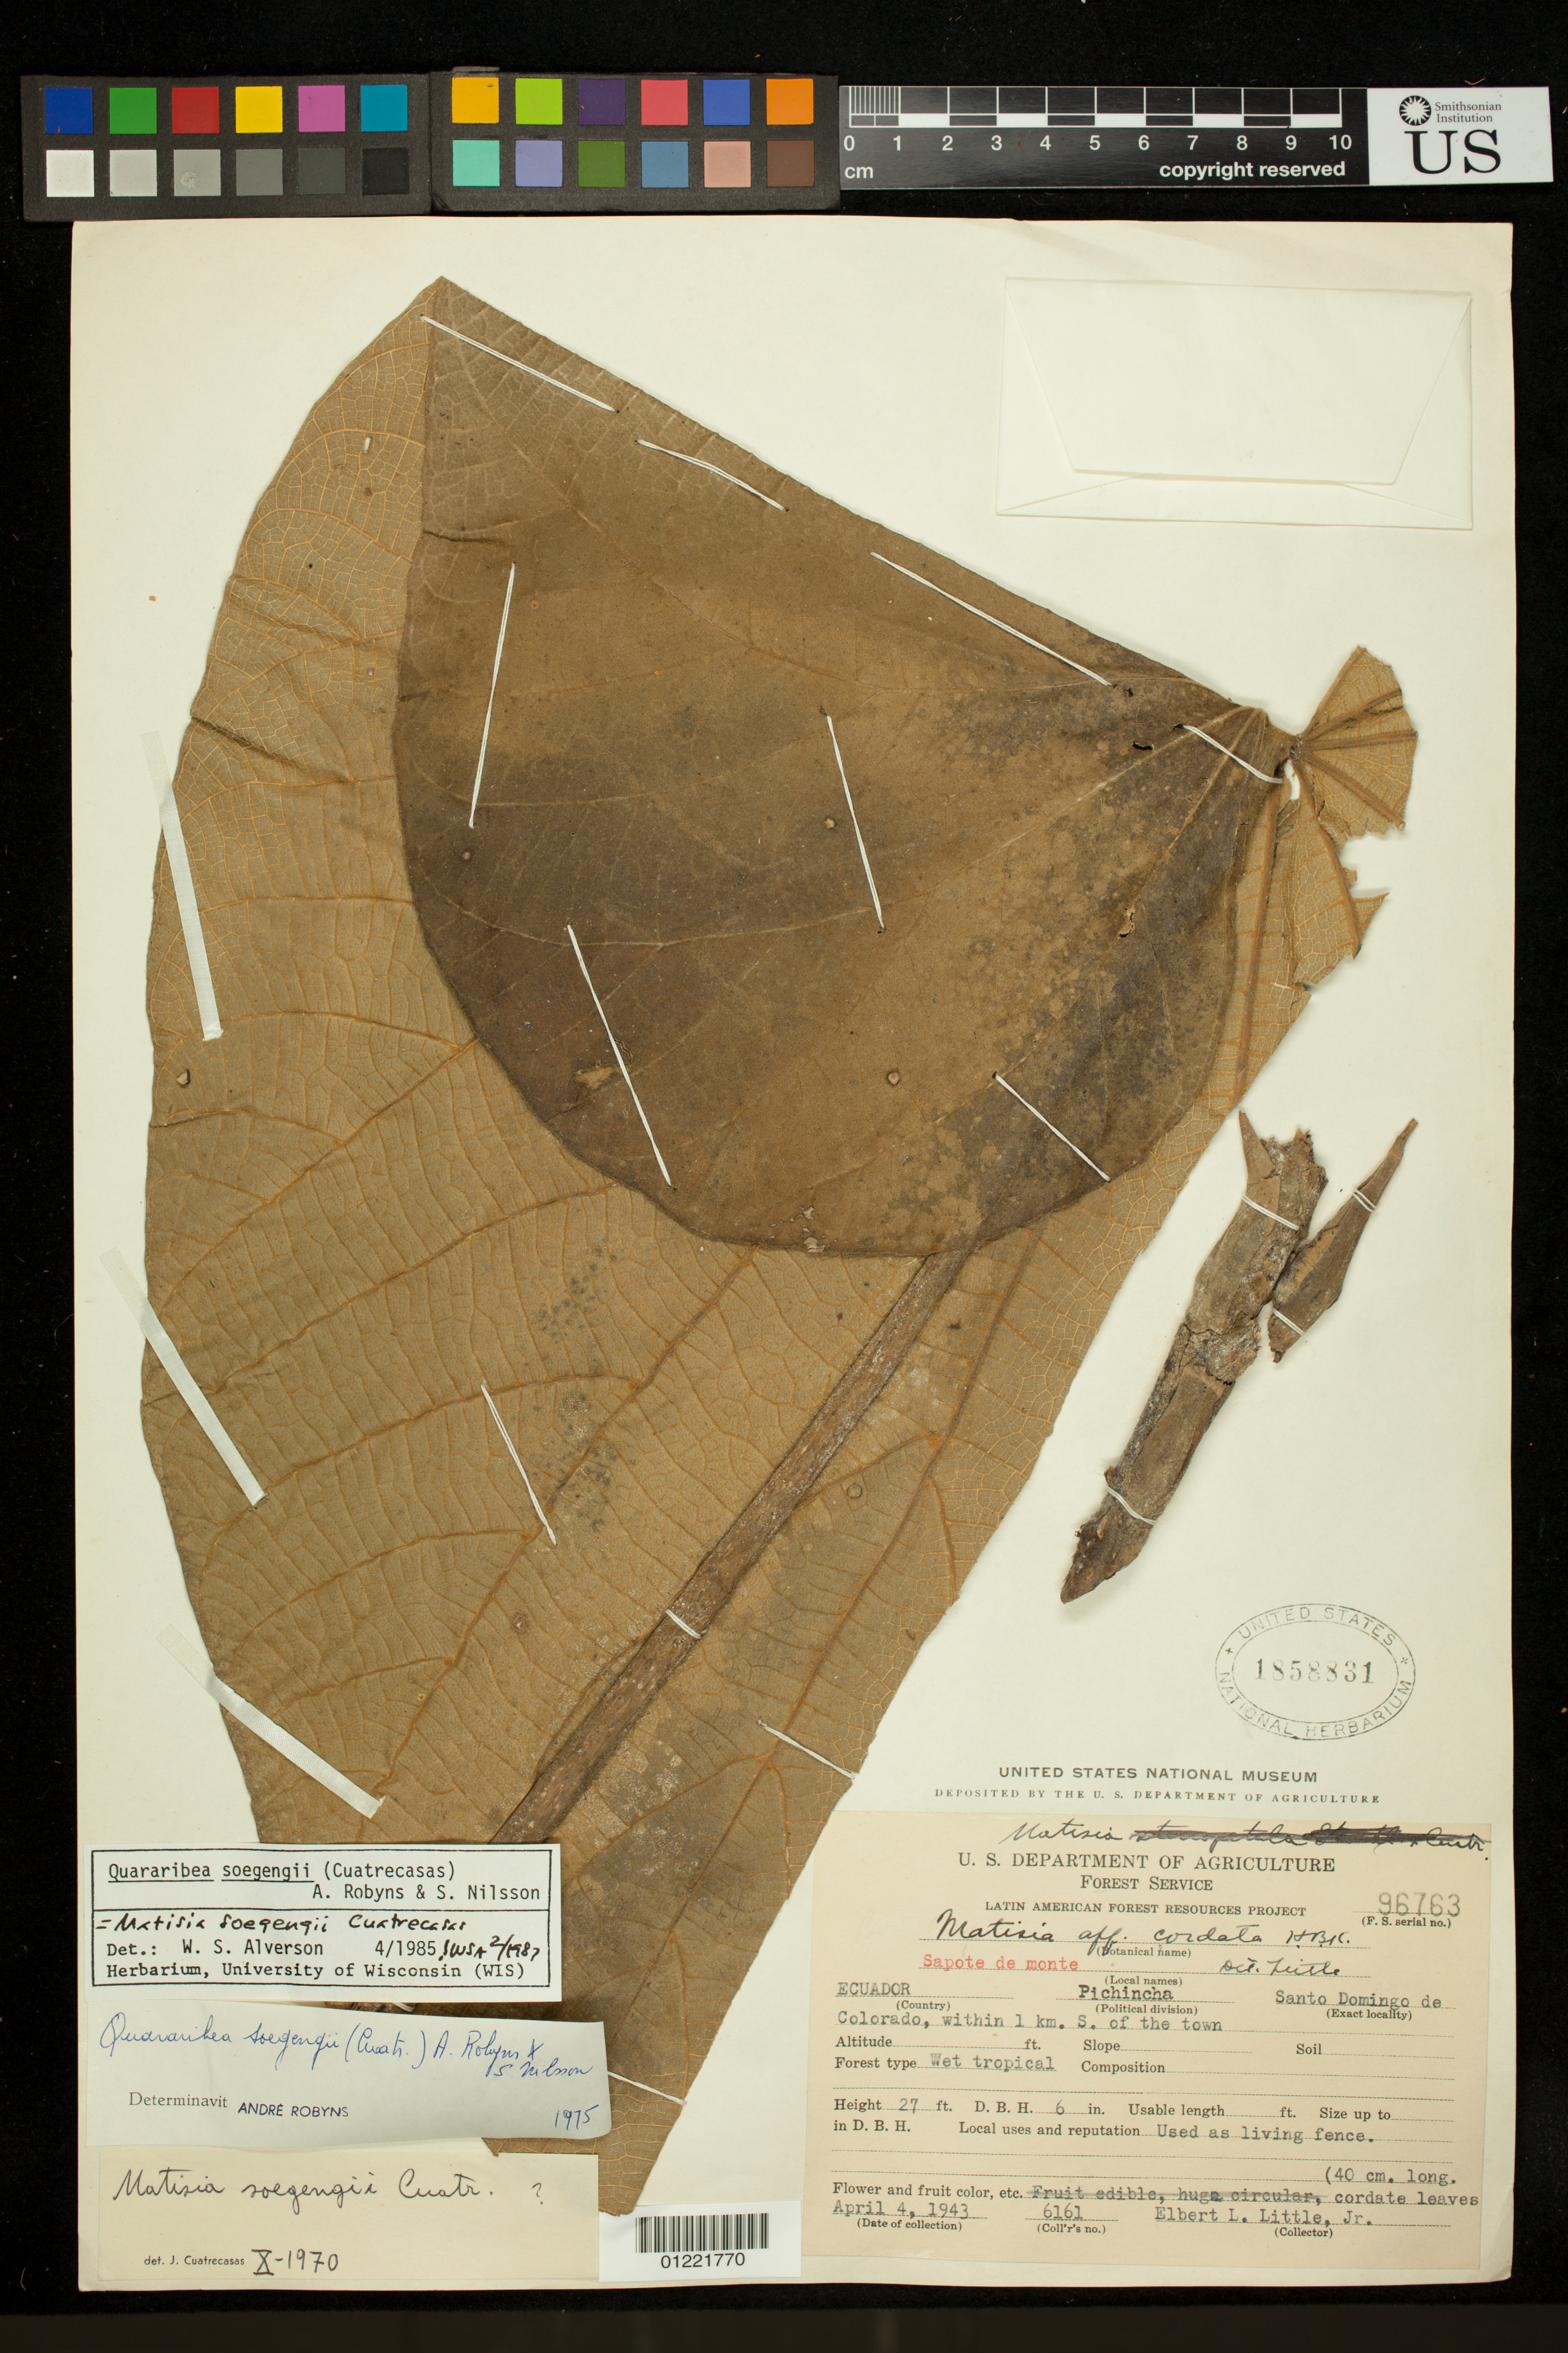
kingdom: Plantae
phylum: Tracheophyta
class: Magnoliopsida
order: Malvales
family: Malvaceae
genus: Matisia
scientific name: Matisia soegengii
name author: Cuatrec.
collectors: E. L. Little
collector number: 6161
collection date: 1943-04-04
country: Ecuador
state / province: Pichincha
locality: Santo Domingo de Colorado, within 1 km. S. of the town. F.S. serial no. 96763.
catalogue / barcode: US 1858831